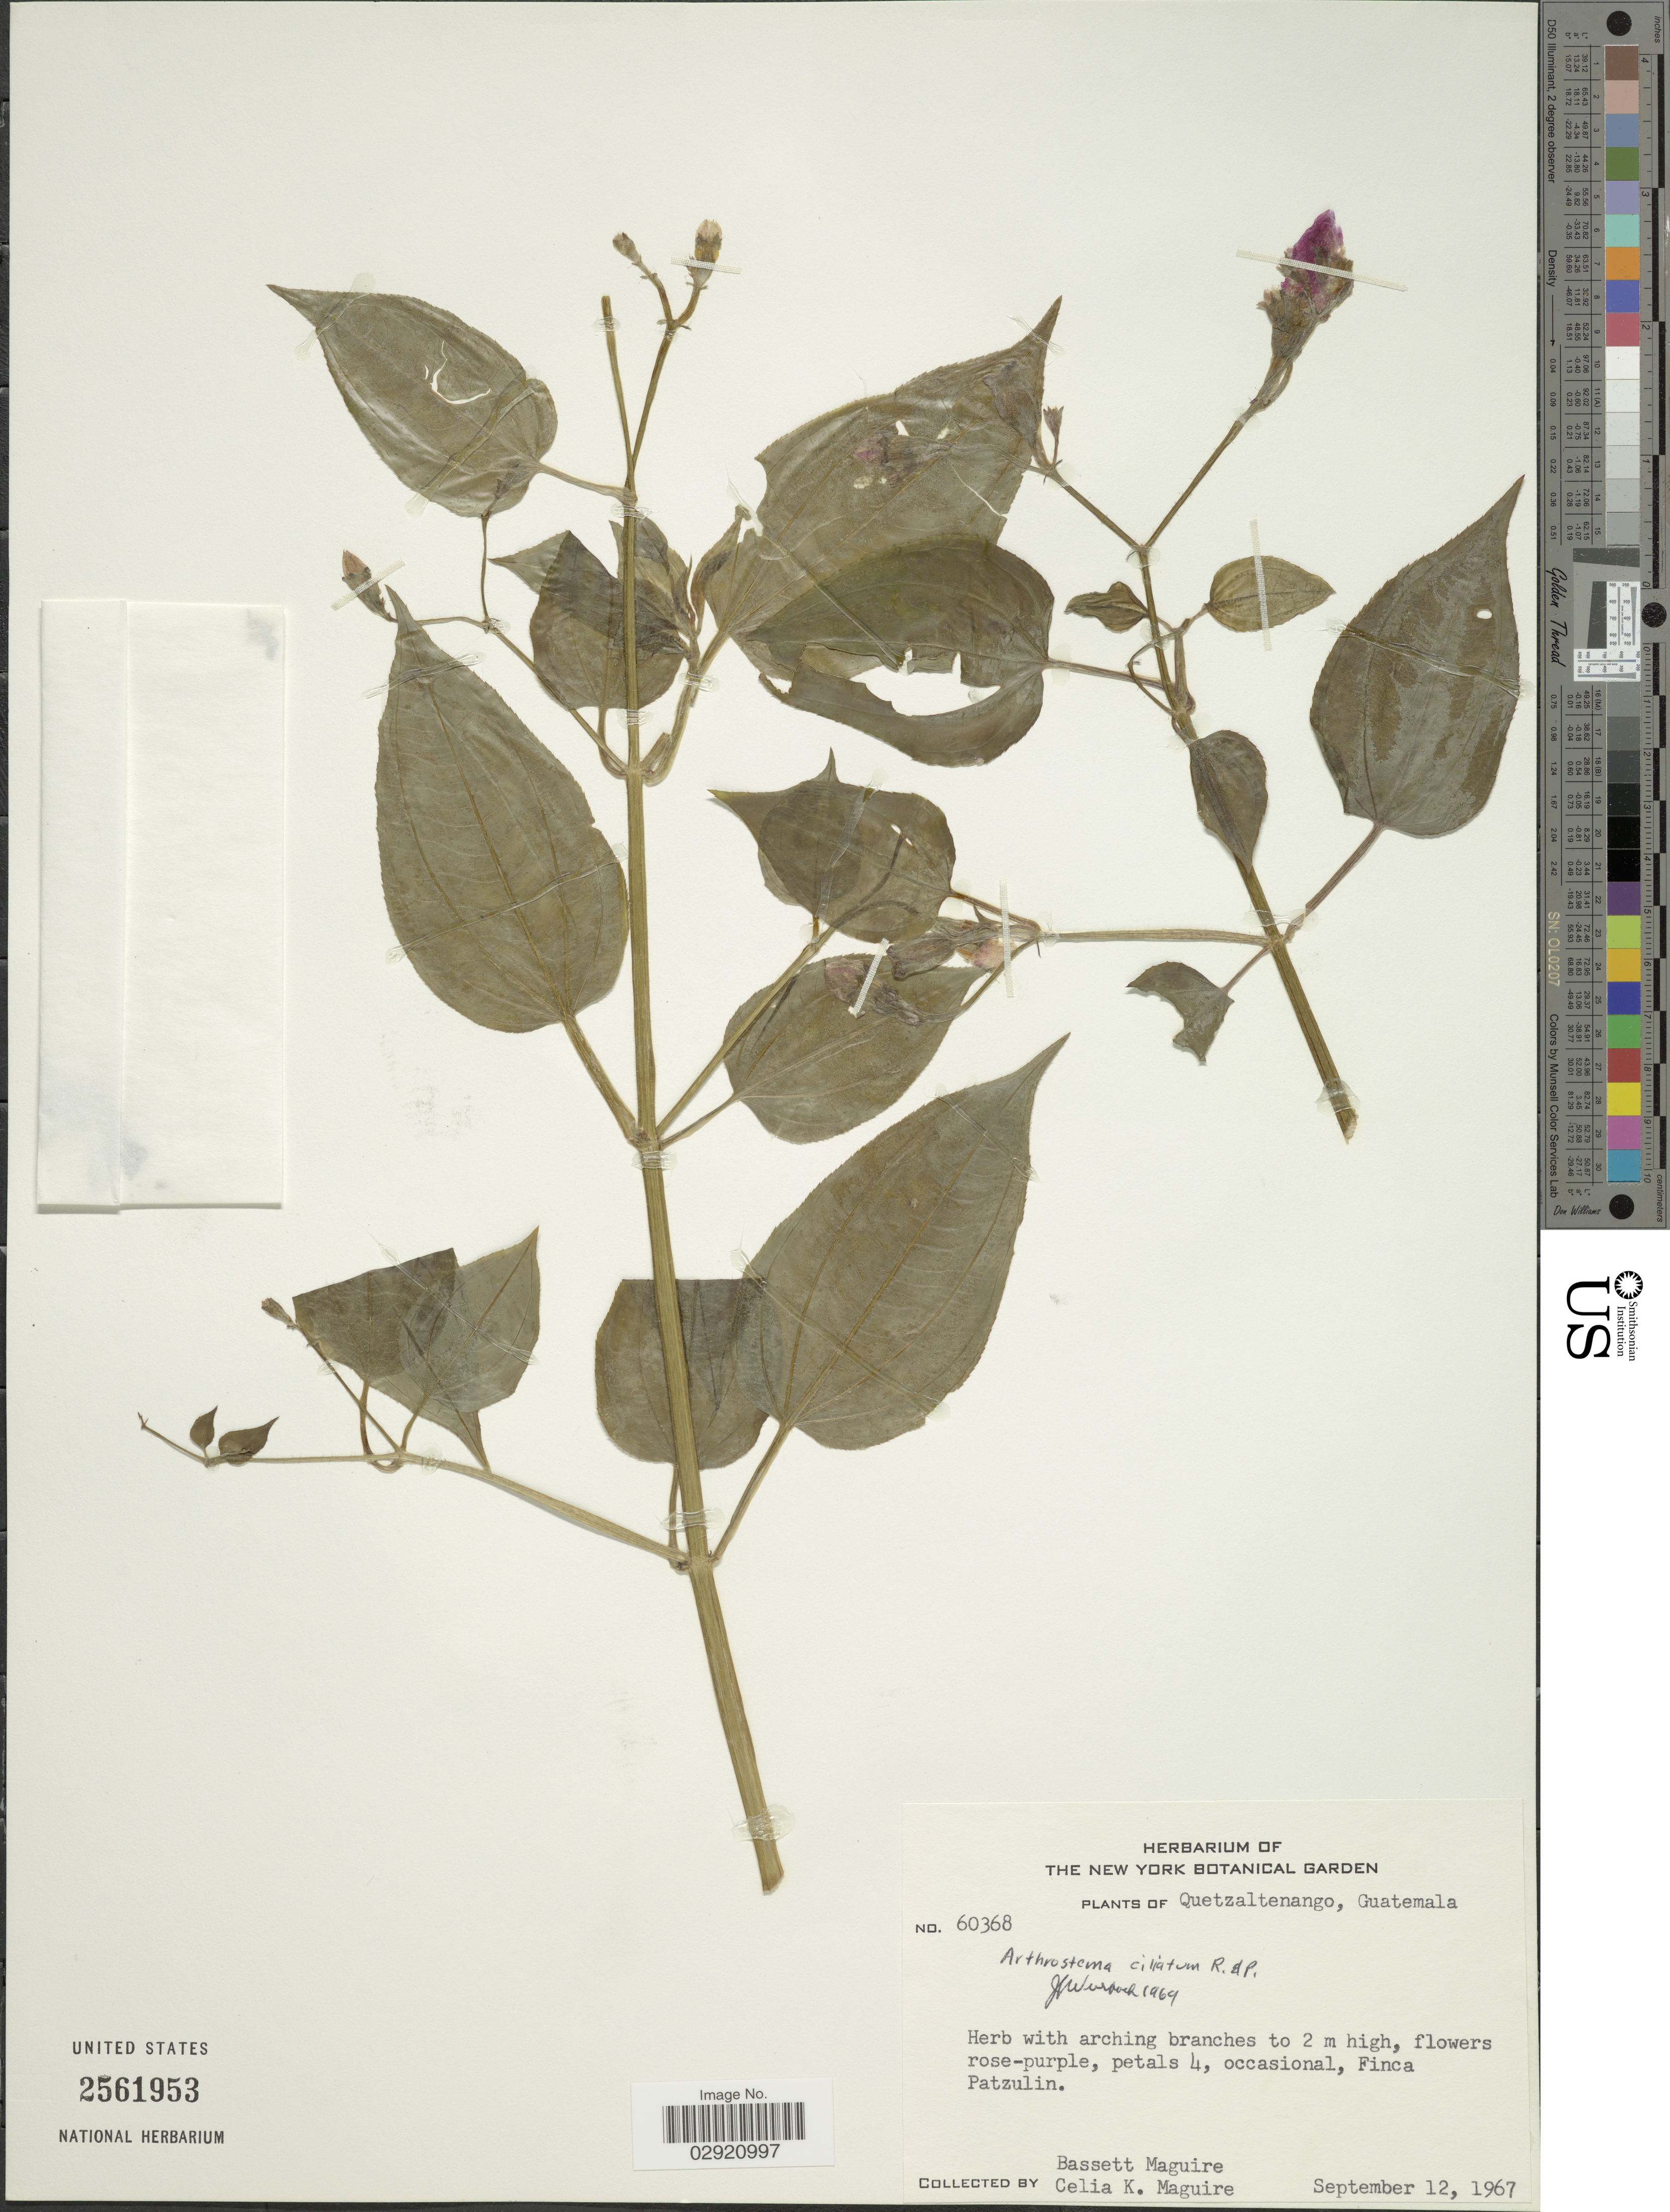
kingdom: Plantae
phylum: Tracheophyta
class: Magnoliopsida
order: Myrtales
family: Melastomataceae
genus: Arthrostemma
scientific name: Arthrostemma ciliatum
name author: Pav. ex D. Don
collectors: B. Maguire & C. K. Maguire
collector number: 60368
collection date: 1967-09-12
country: Guatemala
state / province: Quetzaltenango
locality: Finca Patzulin.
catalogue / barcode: US 2561953